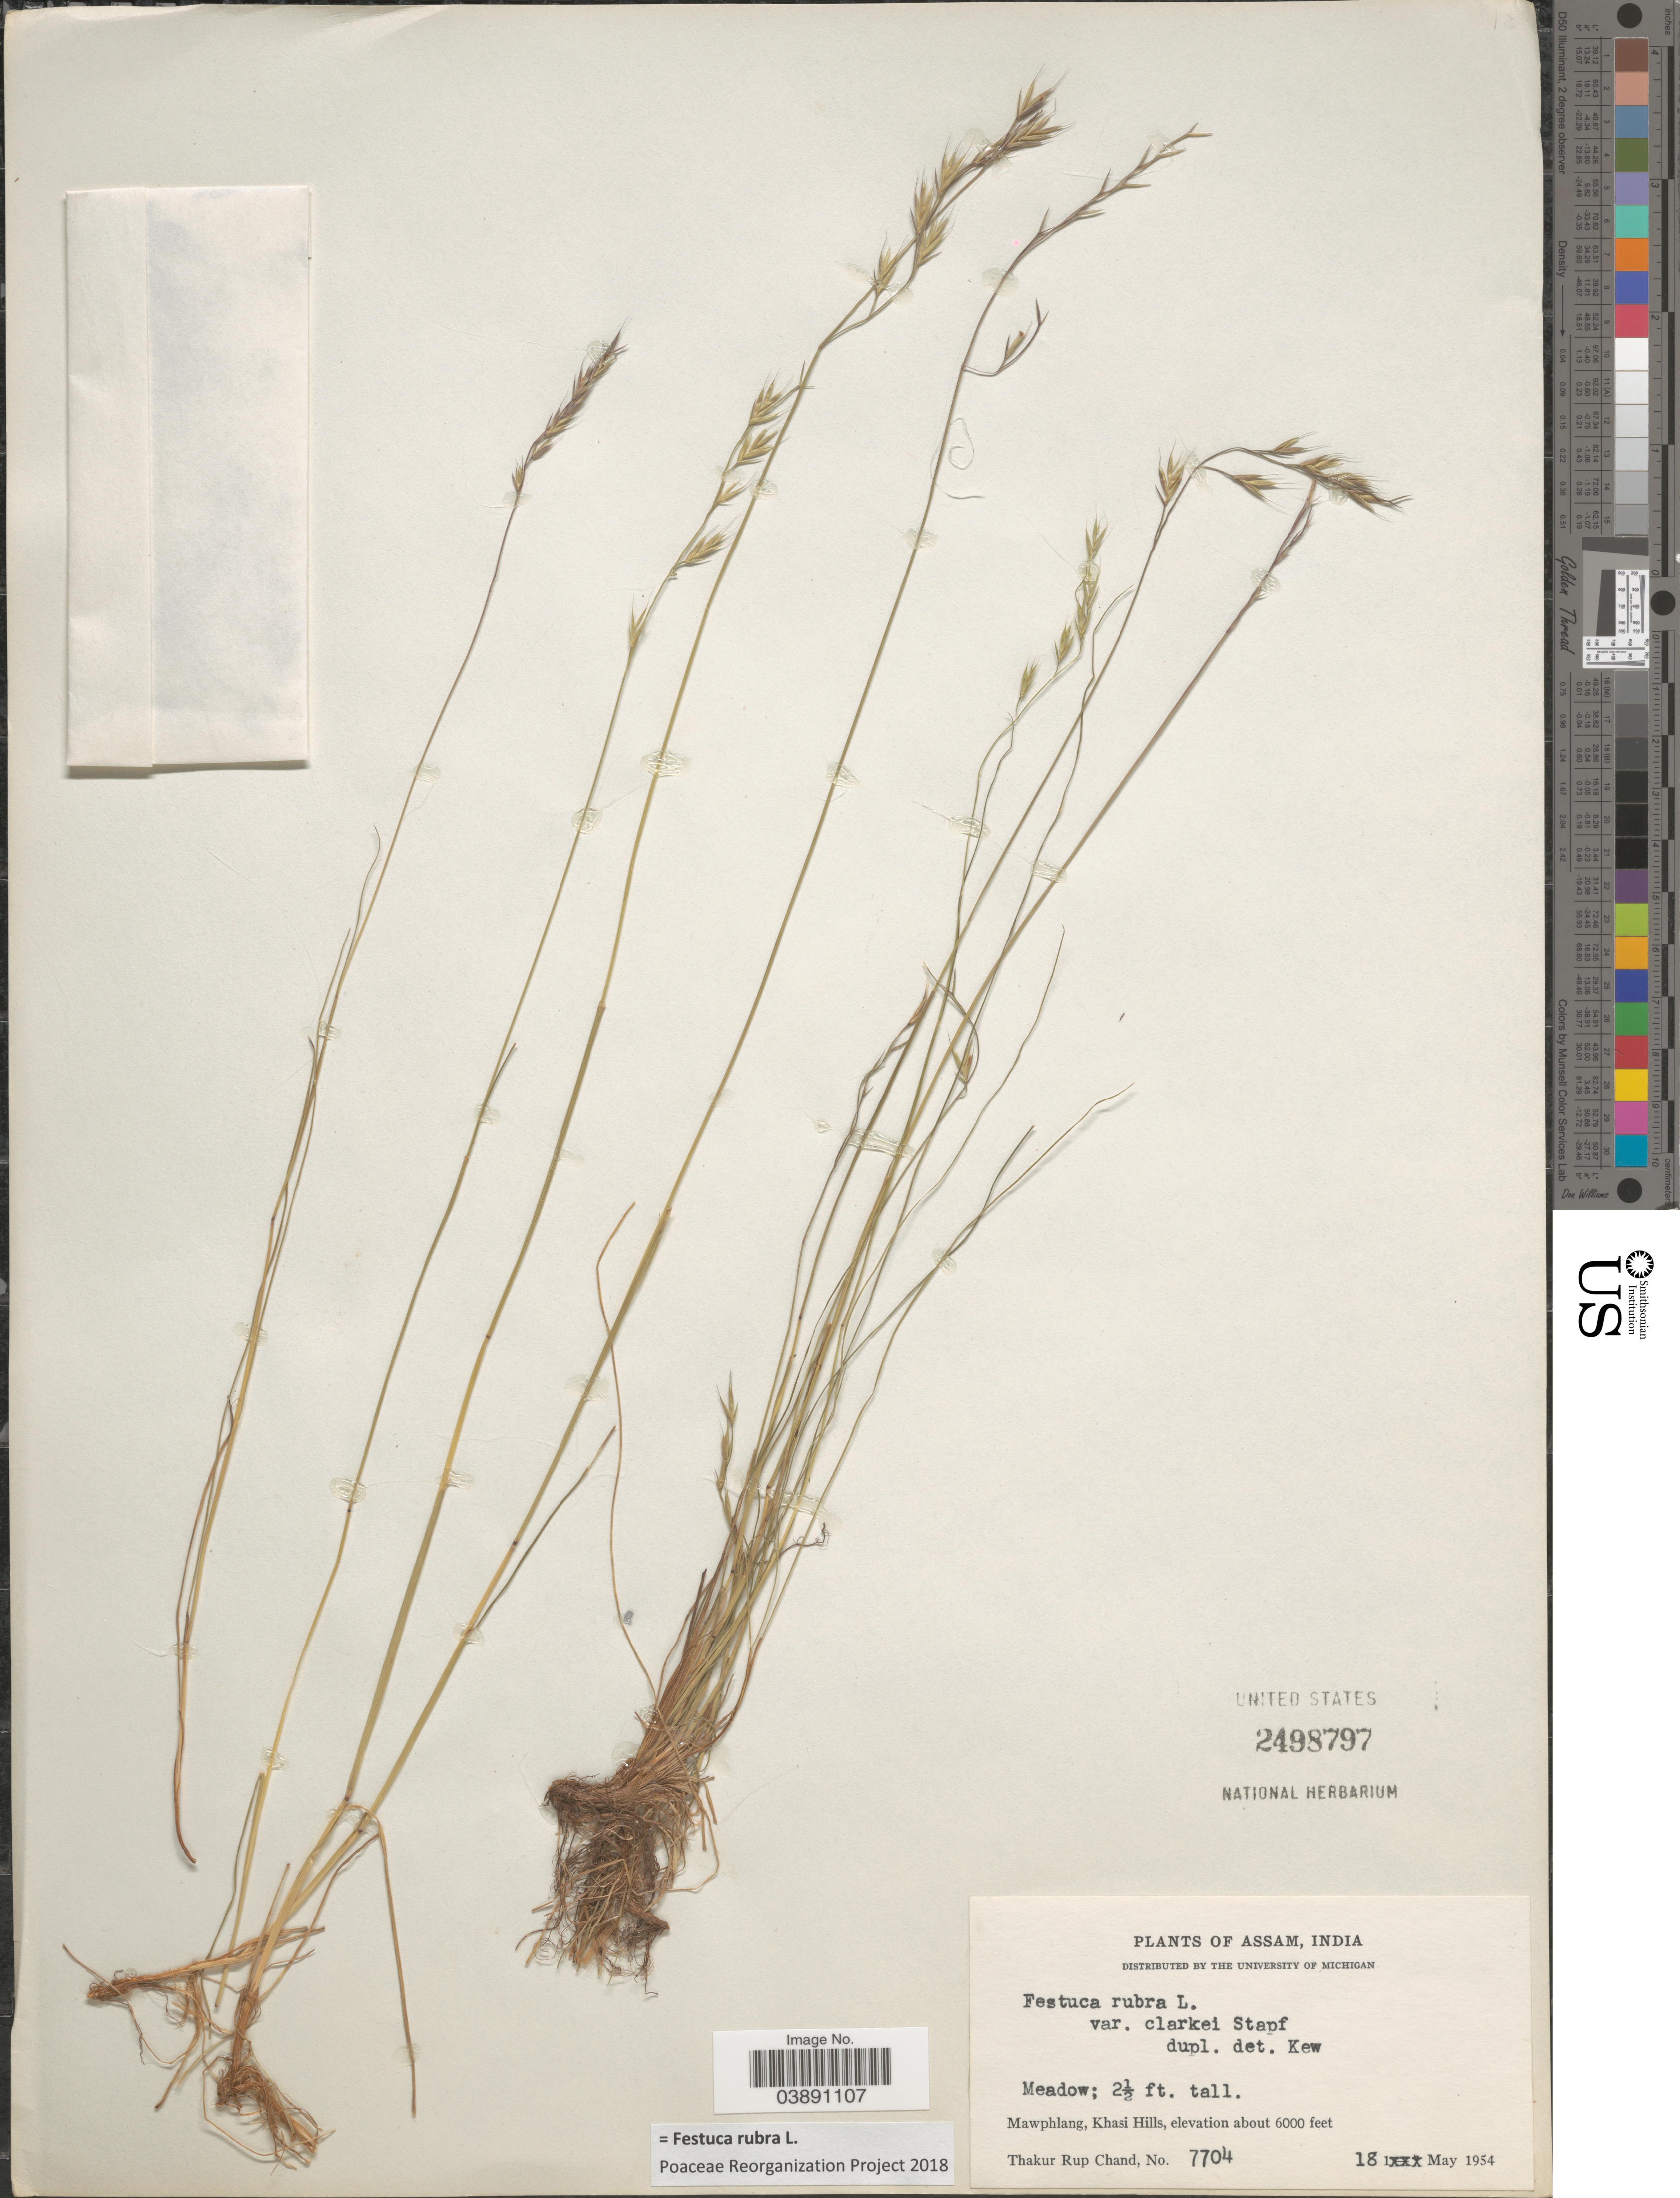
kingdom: Plantae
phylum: Tracheophyta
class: Liliopsida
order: Poales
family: Poaceae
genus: Festuca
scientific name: Festuca rubra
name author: L.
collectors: T. R. Chand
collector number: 7704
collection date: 1954-05-18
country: India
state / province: Meghalaya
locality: Mawphlang, Khasi Hills.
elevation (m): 1829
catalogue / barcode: US 2498797